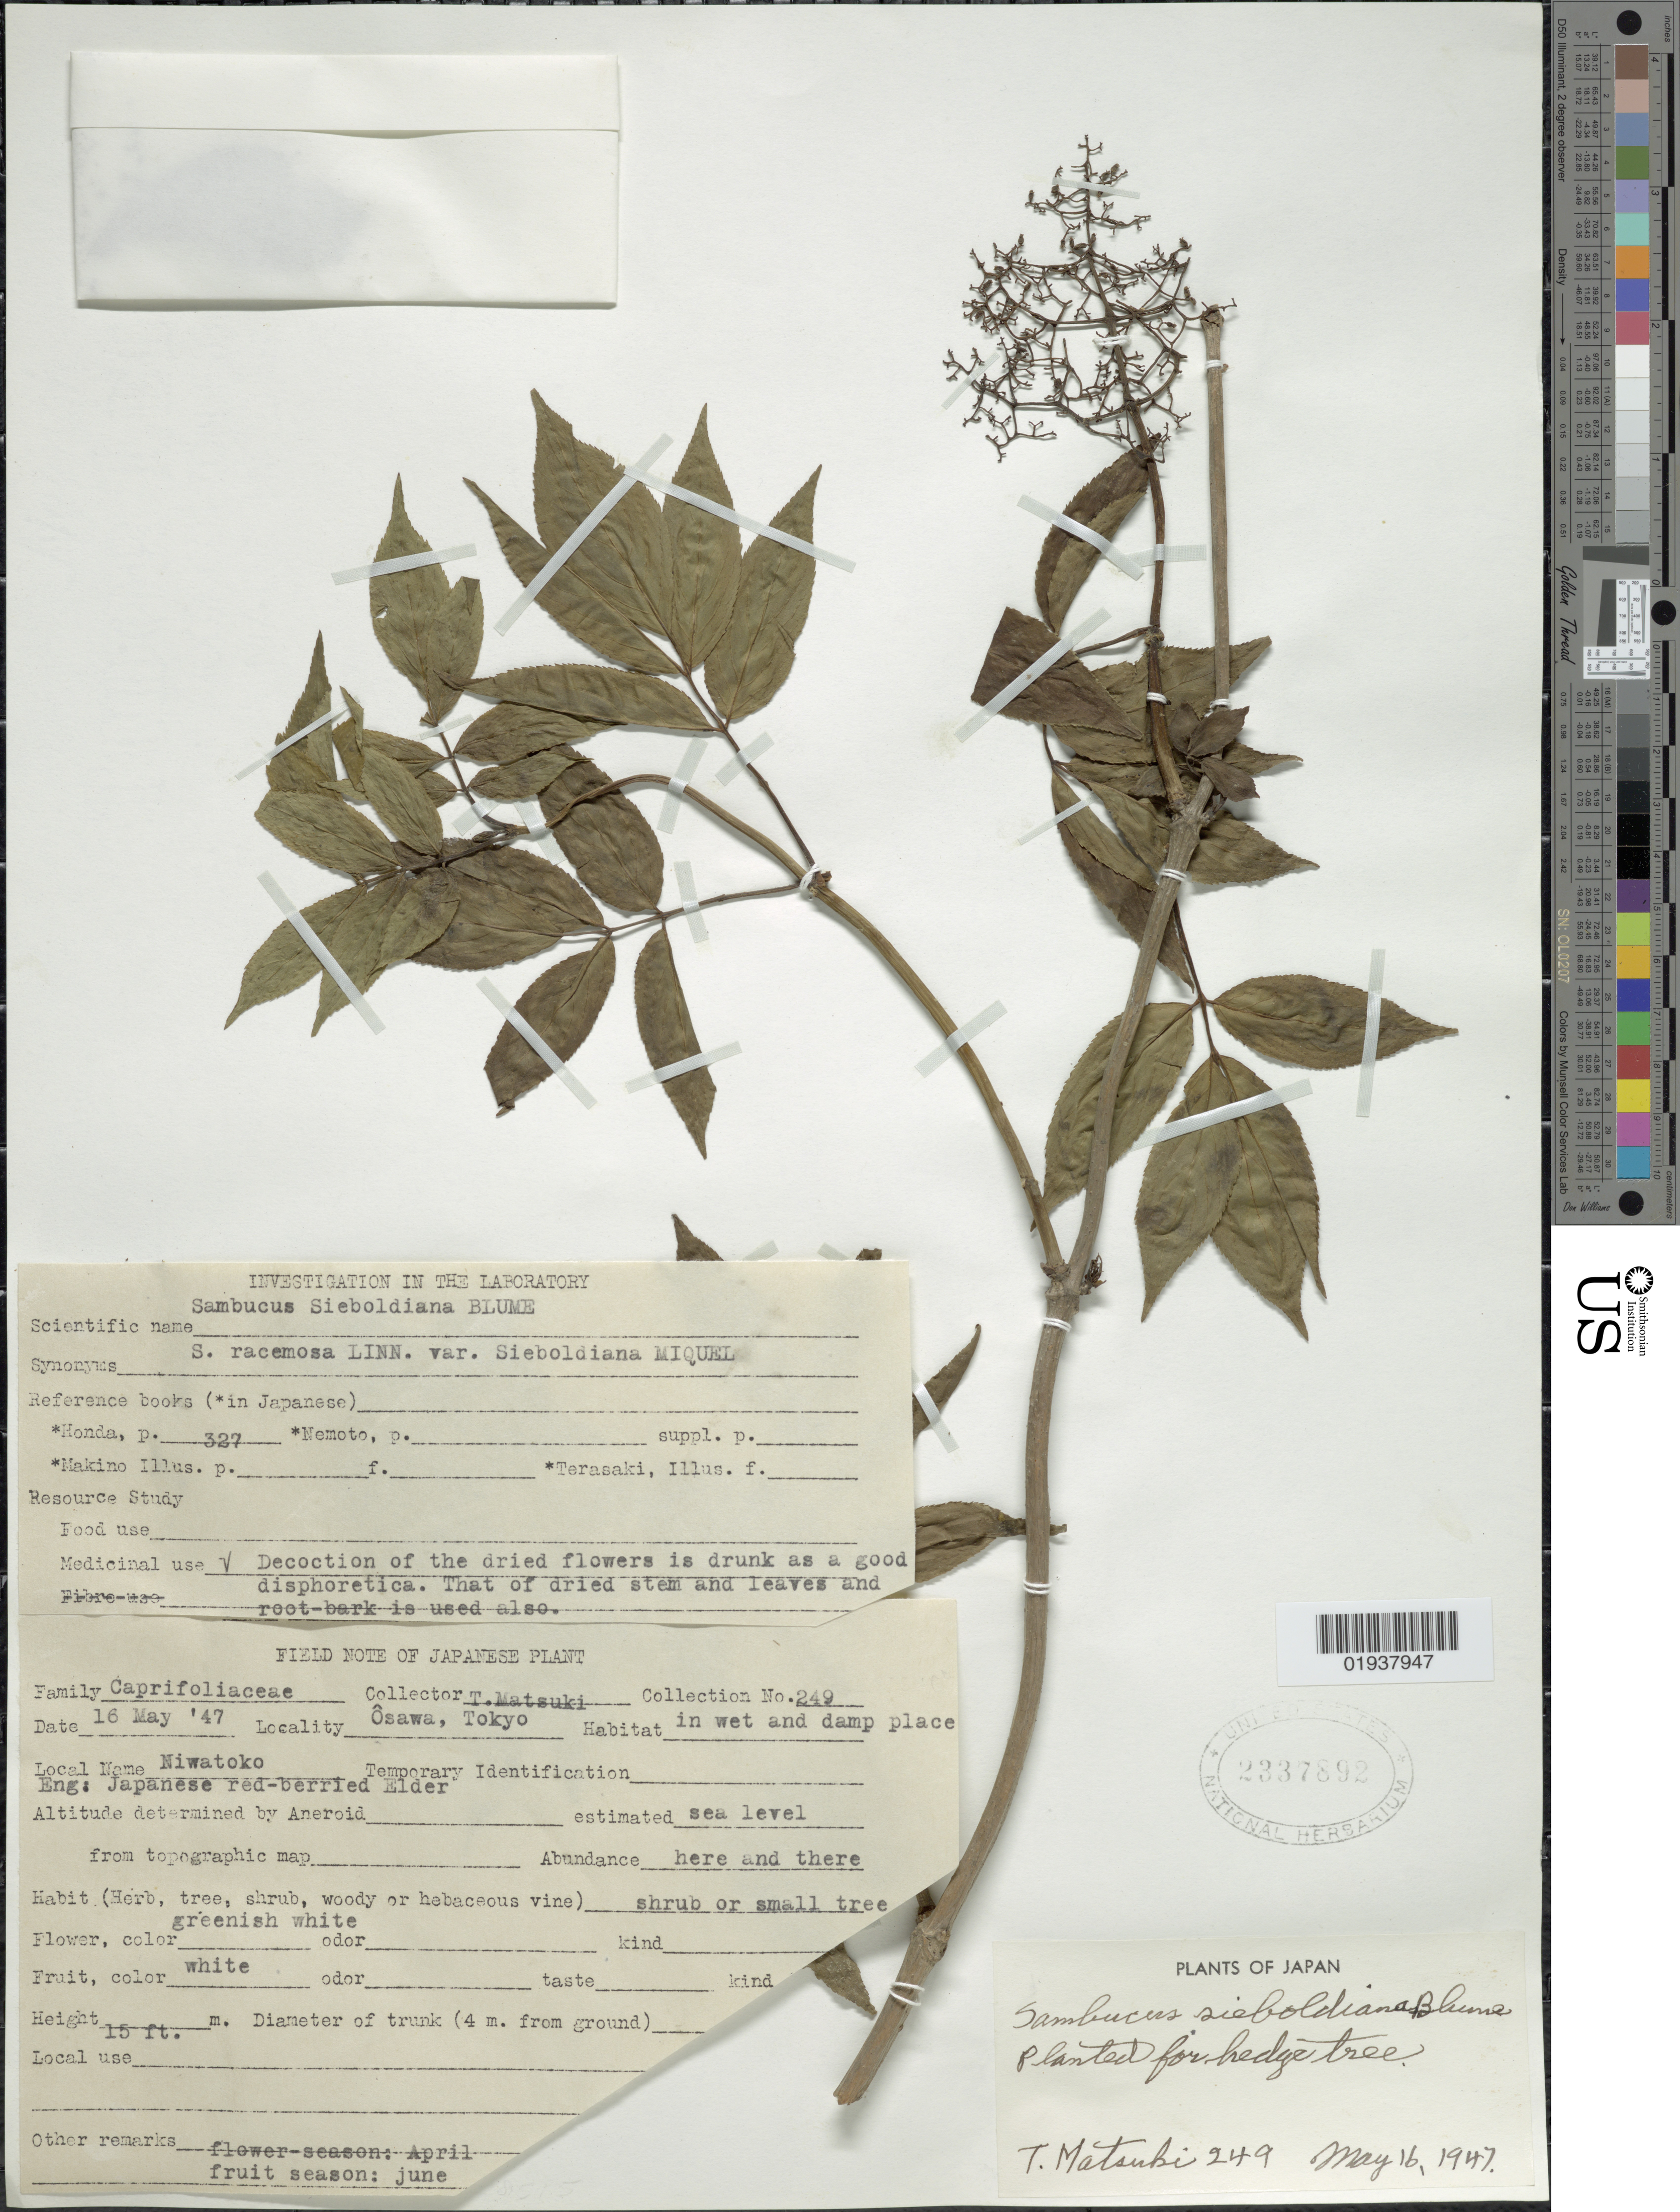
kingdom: Plantae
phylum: Tracheophyta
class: Magnoliopsida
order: Dipsacales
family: Viburnaceae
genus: Sambucus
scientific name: Sambucus racemosa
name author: L.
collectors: T. Matsuki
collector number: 249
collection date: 1947-05-16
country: Japan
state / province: Tokyo, Federal City of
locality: Ôsawa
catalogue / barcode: US 2337892